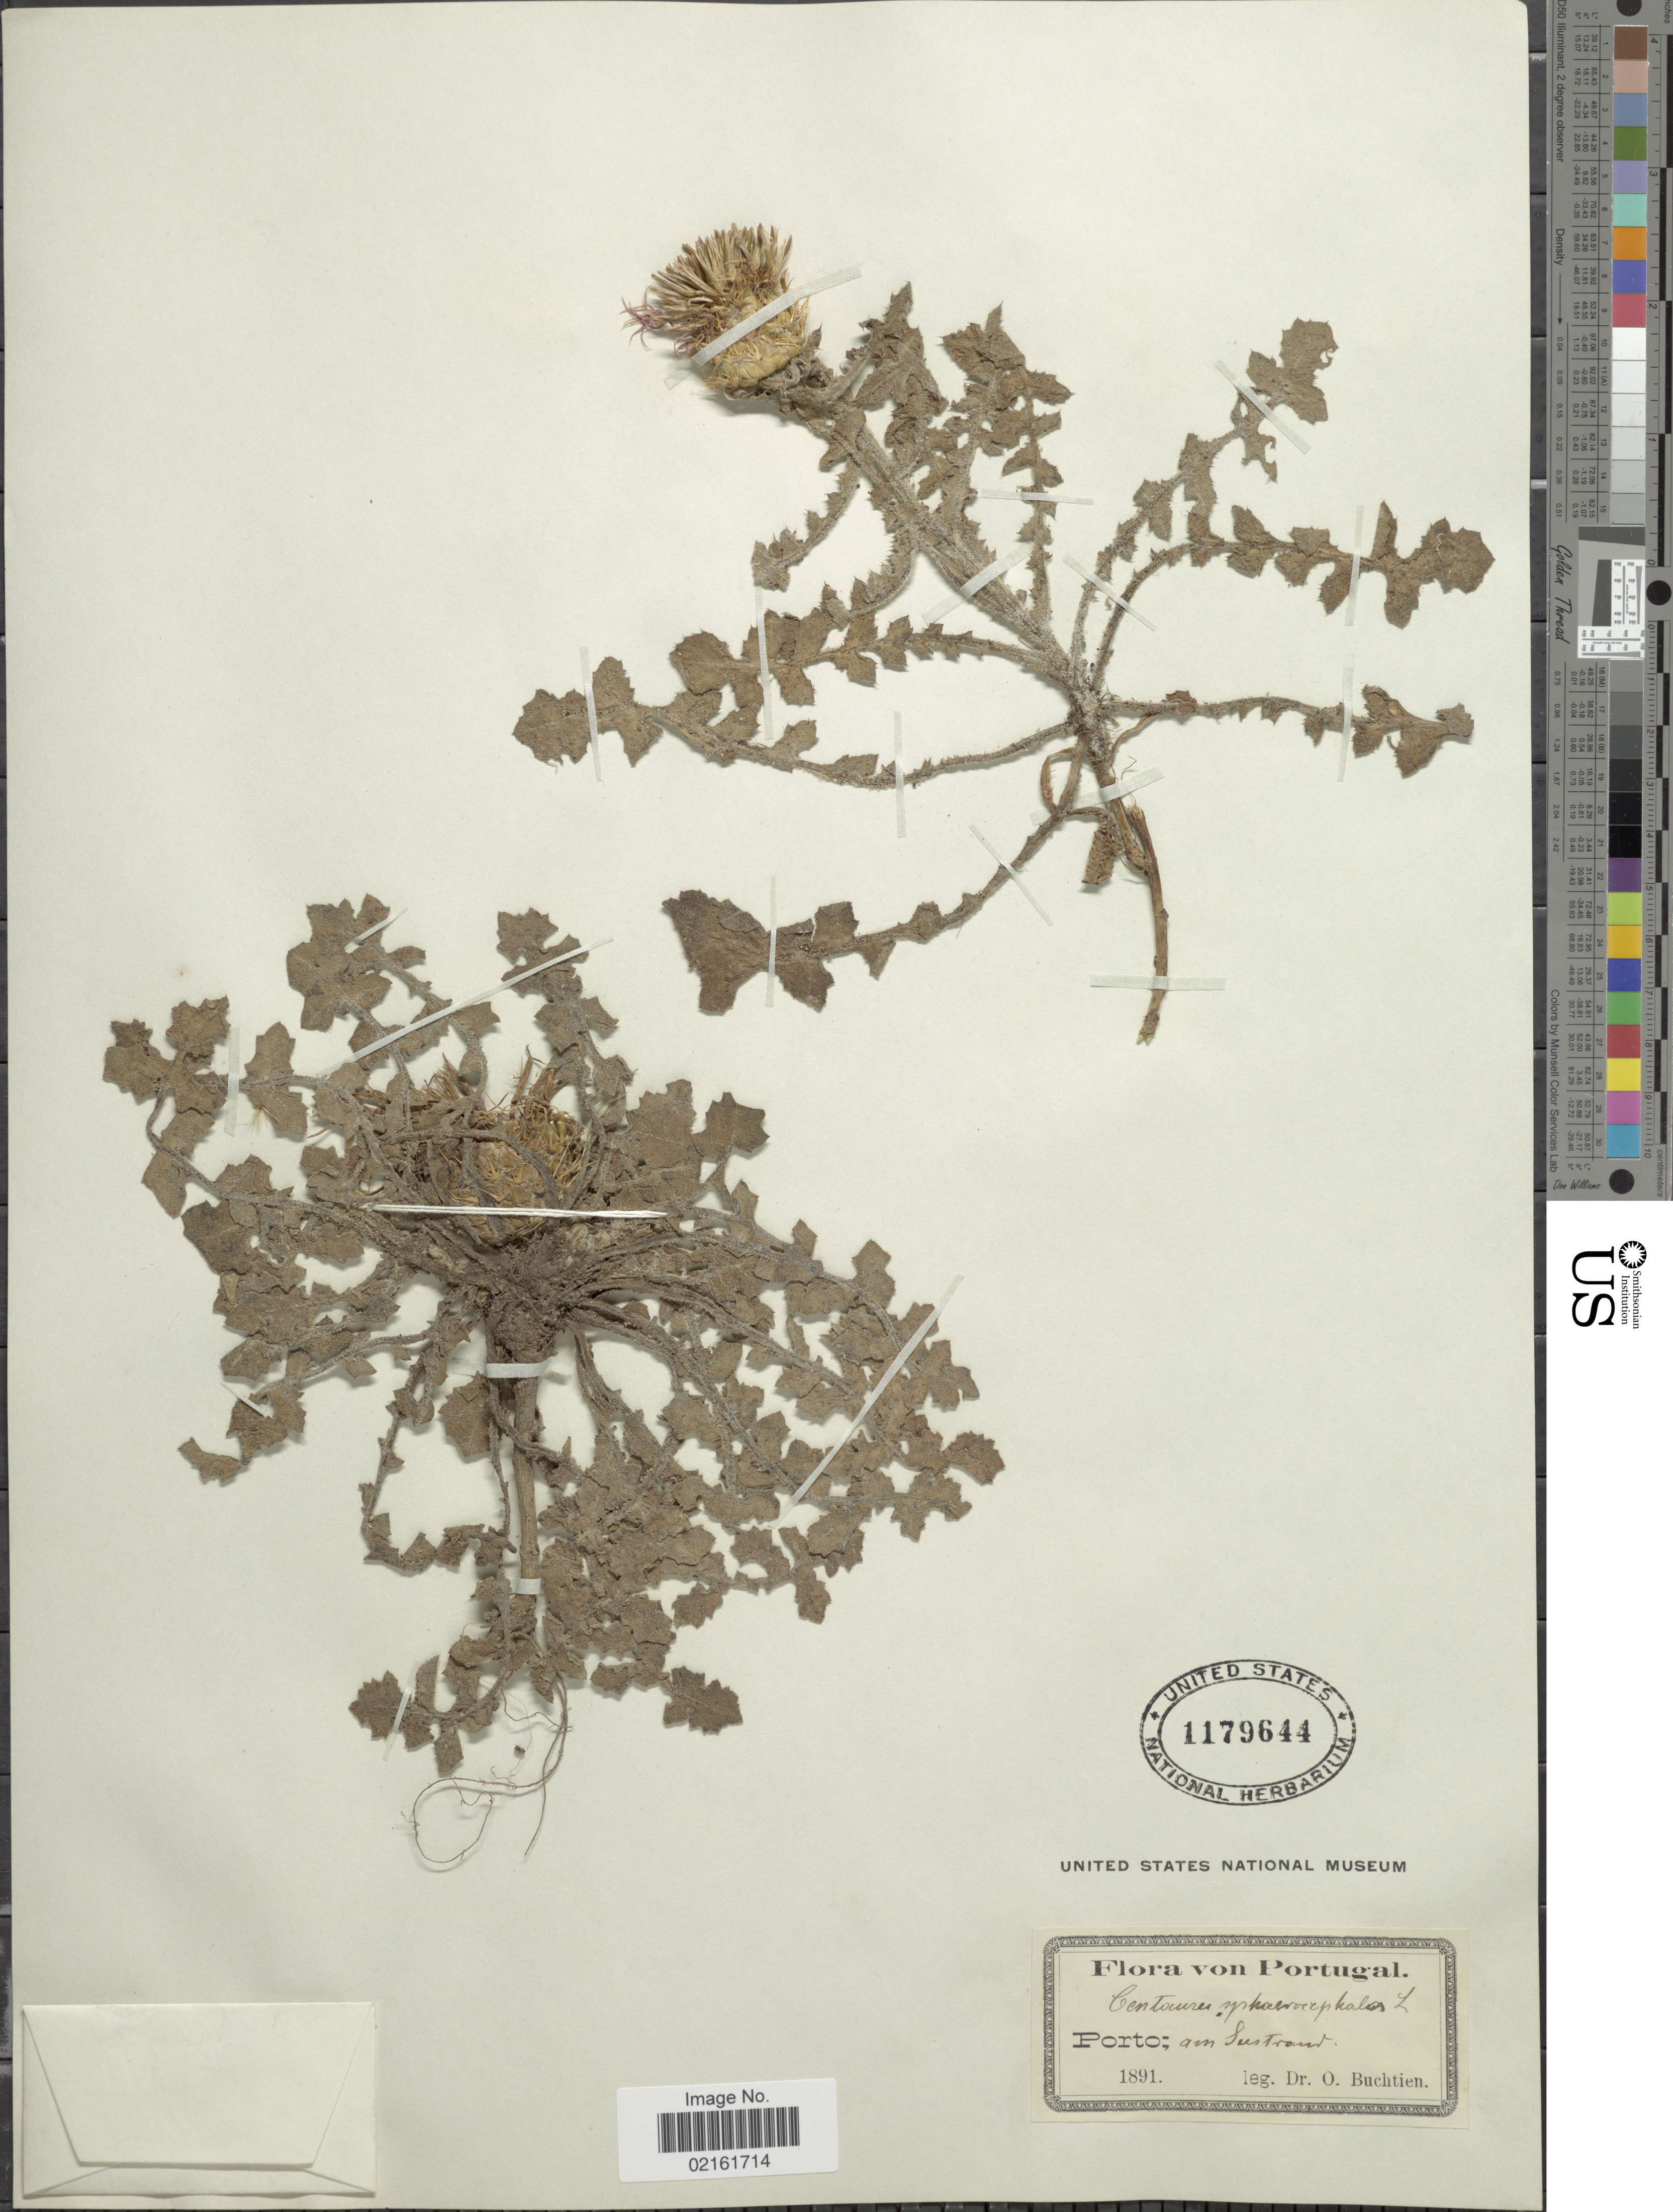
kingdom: Plantae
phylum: Tracheophyta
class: Magnoliopsida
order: Asterales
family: Asteraceae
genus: Centaurea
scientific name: Centaurea sphaerocephala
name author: L.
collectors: O. Buchtien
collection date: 1891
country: Portugal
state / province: Porto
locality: Am Sus trand (on the beach)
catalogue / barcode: US 1179644